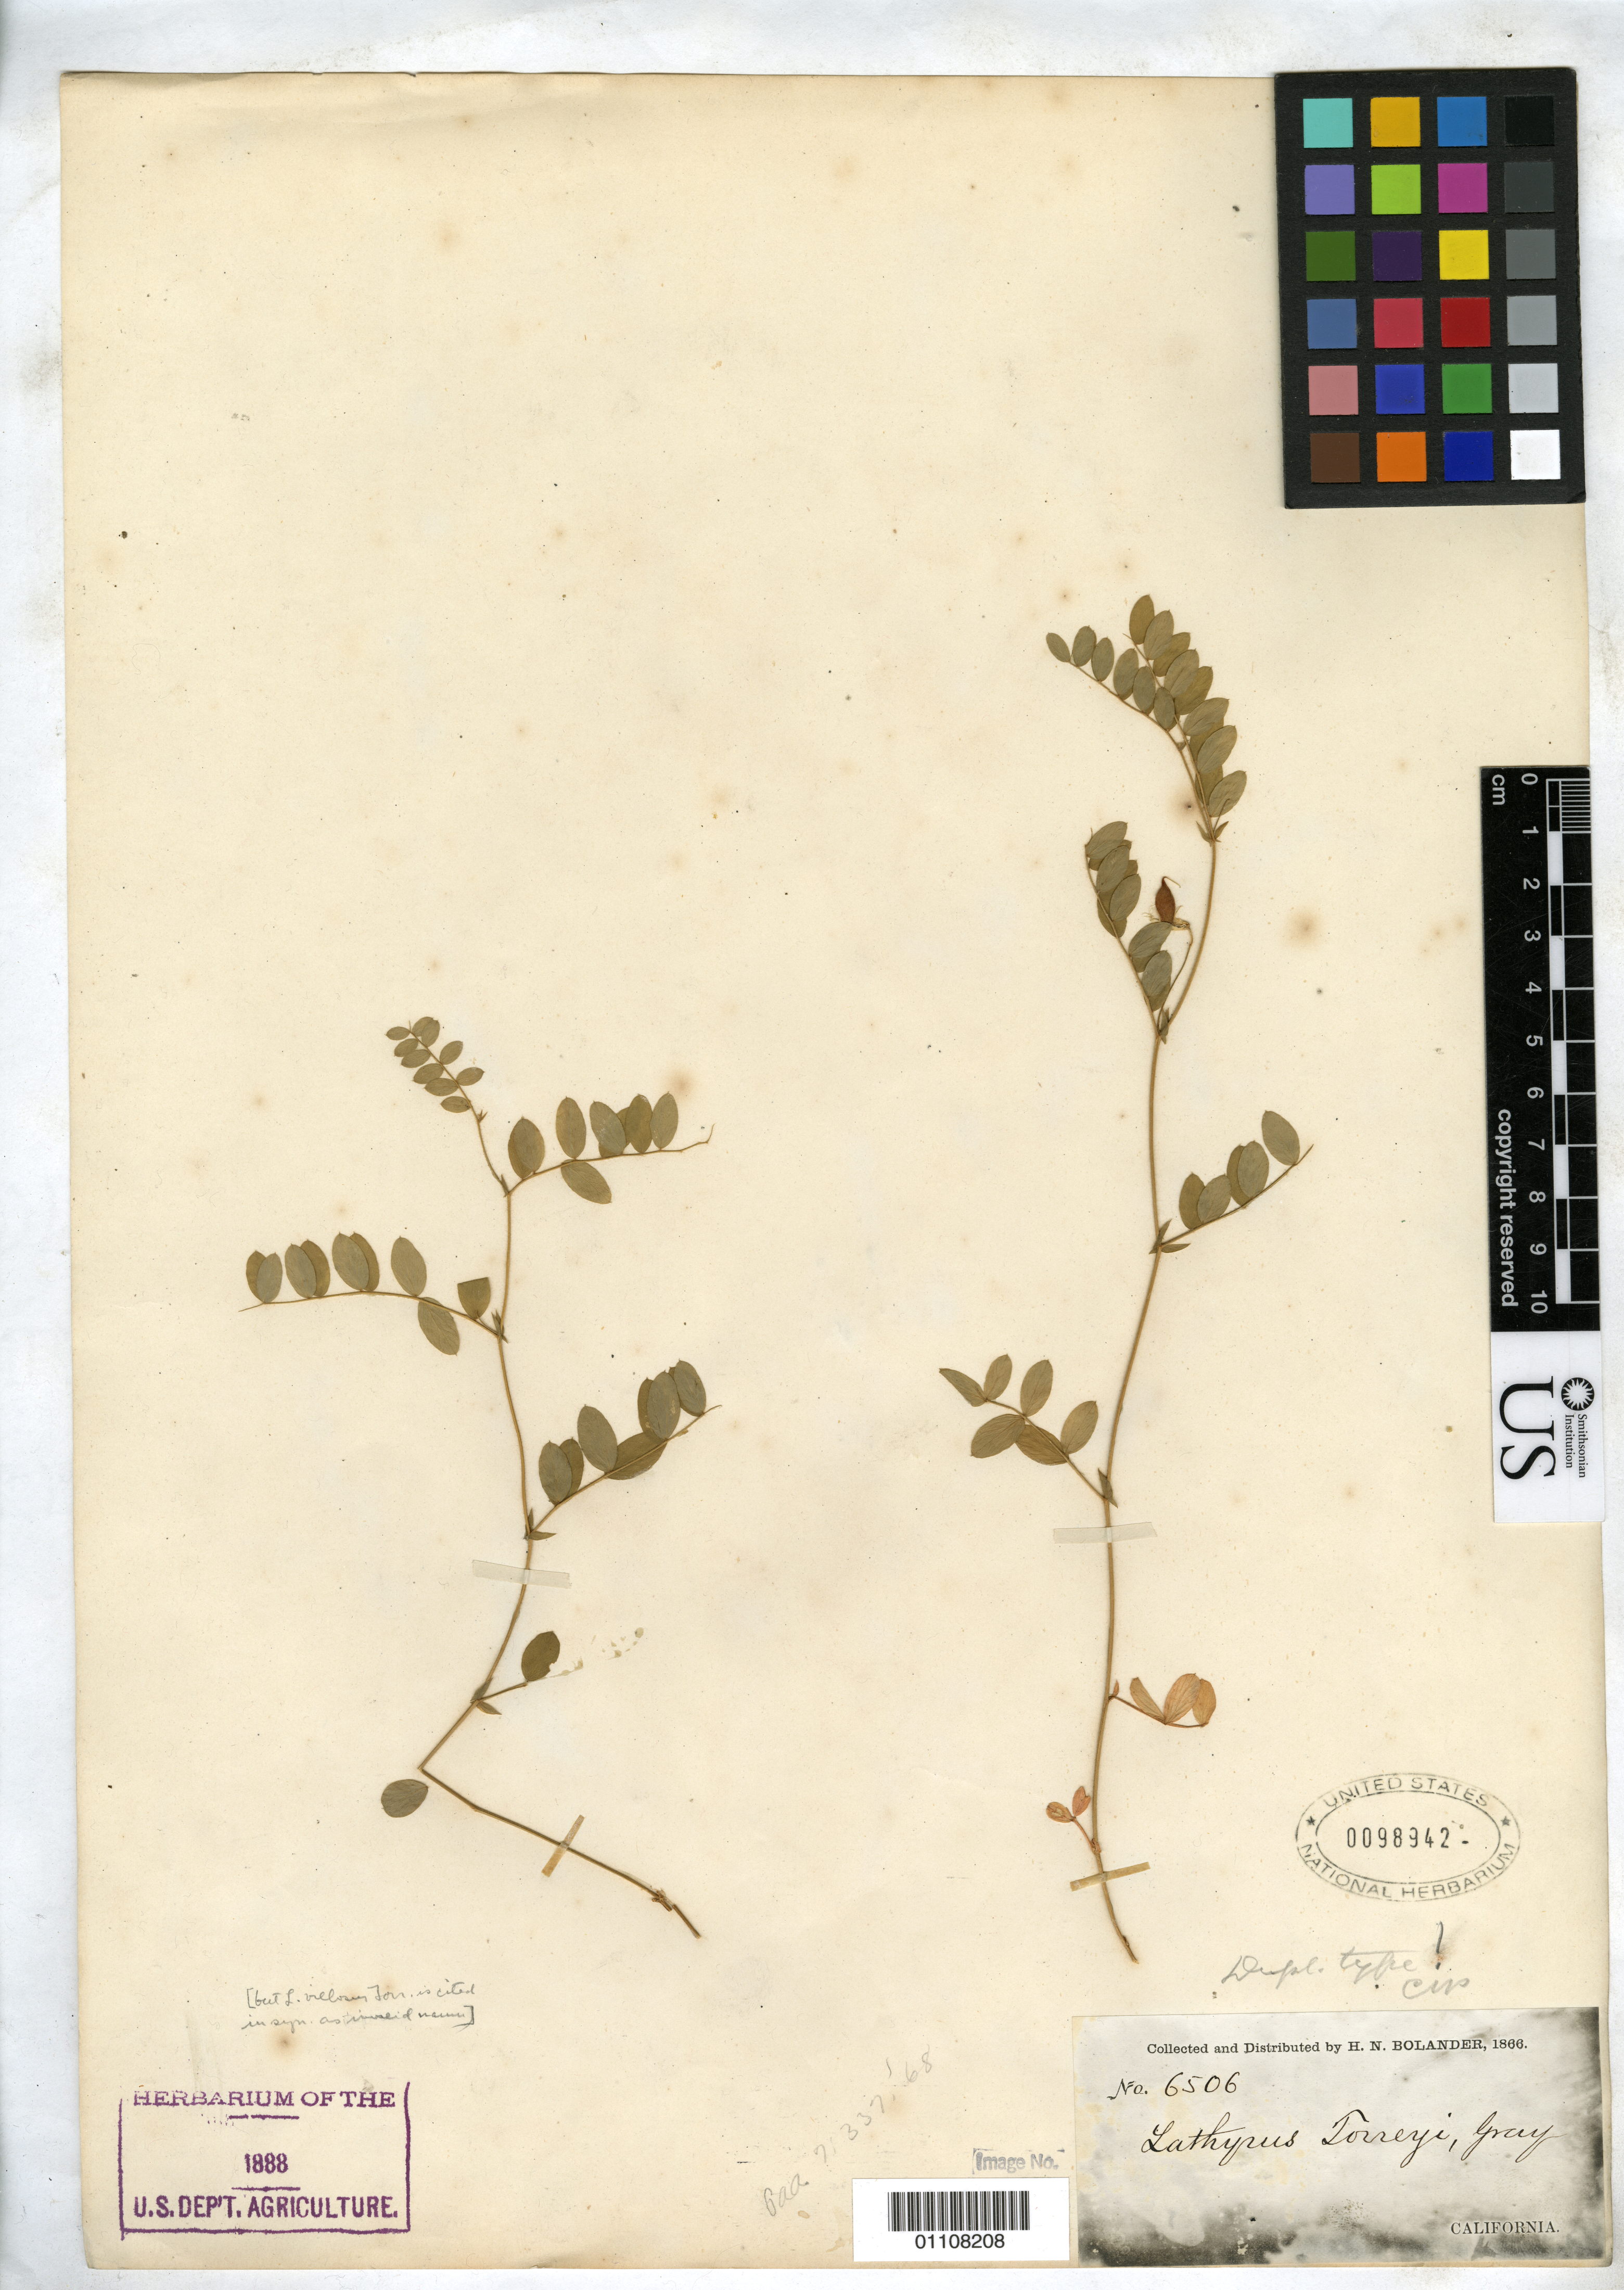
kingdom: Plantae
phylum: Tracheophyta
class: Magnoliopsida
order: Fabales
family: Fabaceae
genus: Lathyrus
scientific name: Lathyrus torreyi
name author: A. Gray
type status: Type Collection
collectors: H. Bolander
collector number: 6506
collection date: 1866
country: United States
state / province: California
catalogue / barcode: US 98942